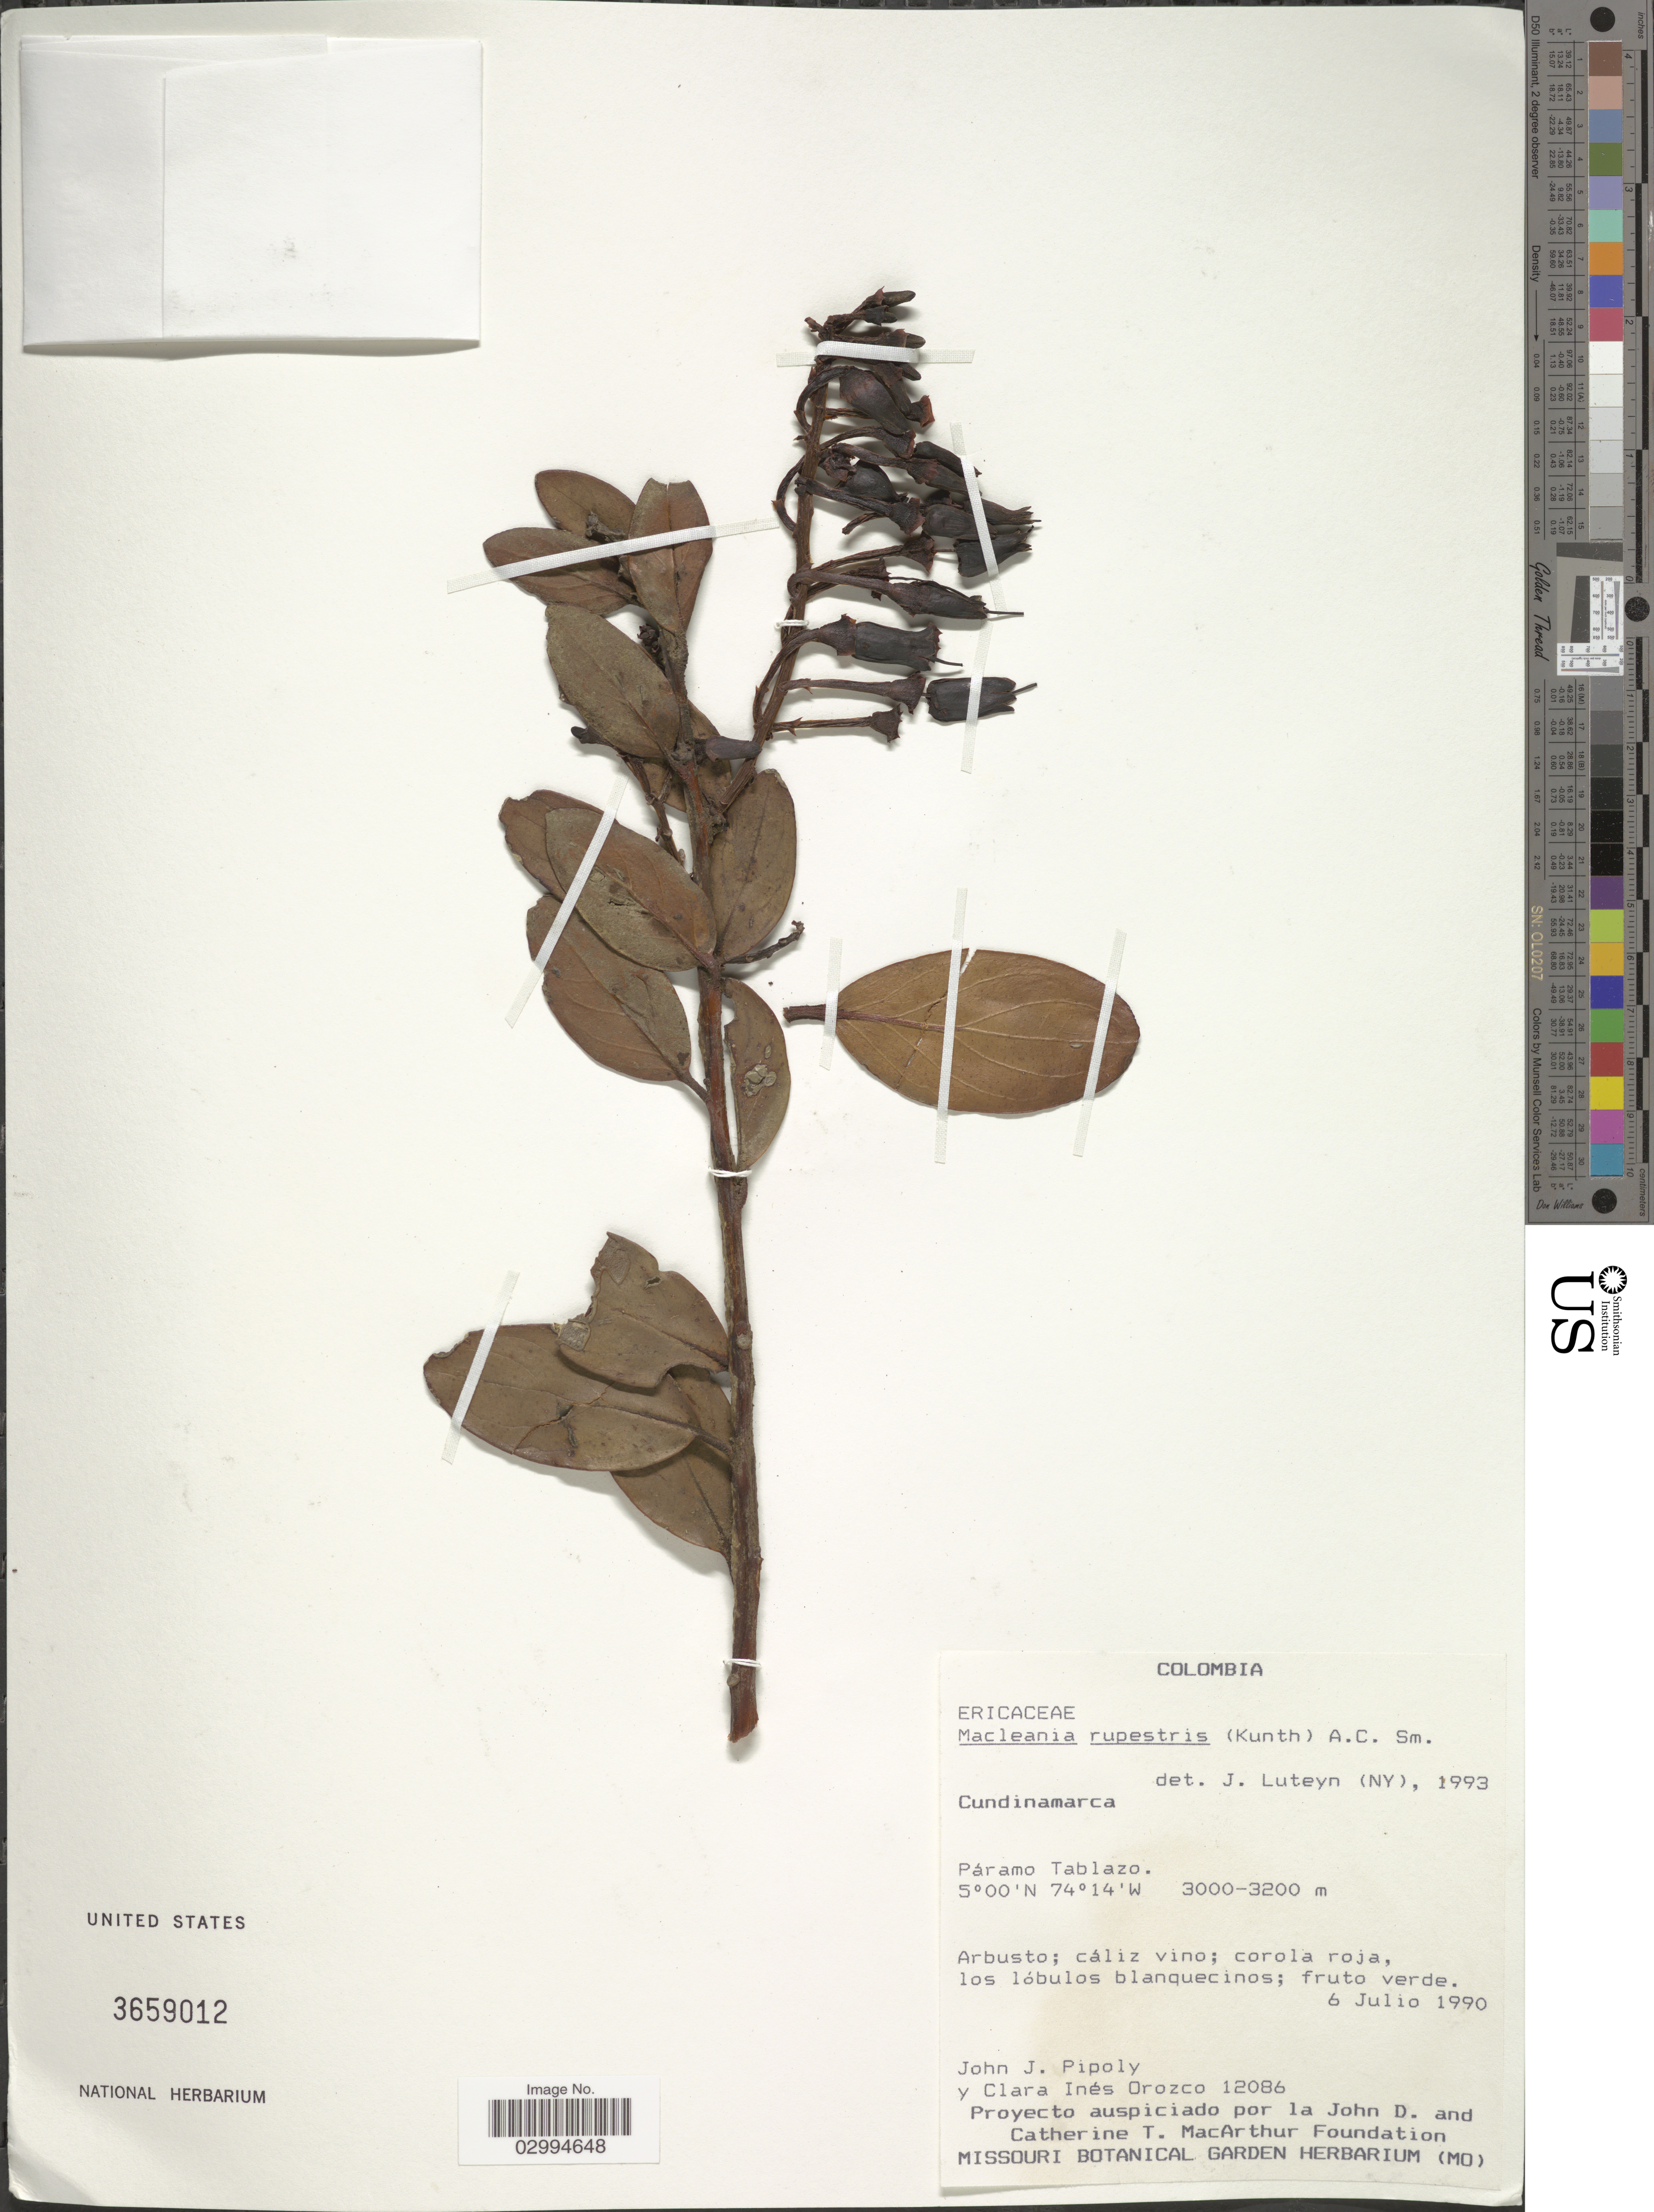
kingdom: Plantae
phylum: Tracheophyta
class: Magnoliopsida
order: Ericales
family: Ericaceae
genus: Macleania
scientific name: Macleania rupestris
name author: (Kunth) A.C. Sm.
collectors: J. J. Pipoly & C. I. Orozco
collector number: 12086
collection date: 1990-07-06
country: Colombia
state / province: Cundinamarca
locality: Páramo Tablazo.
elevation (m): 3000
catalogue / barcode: US 3659012